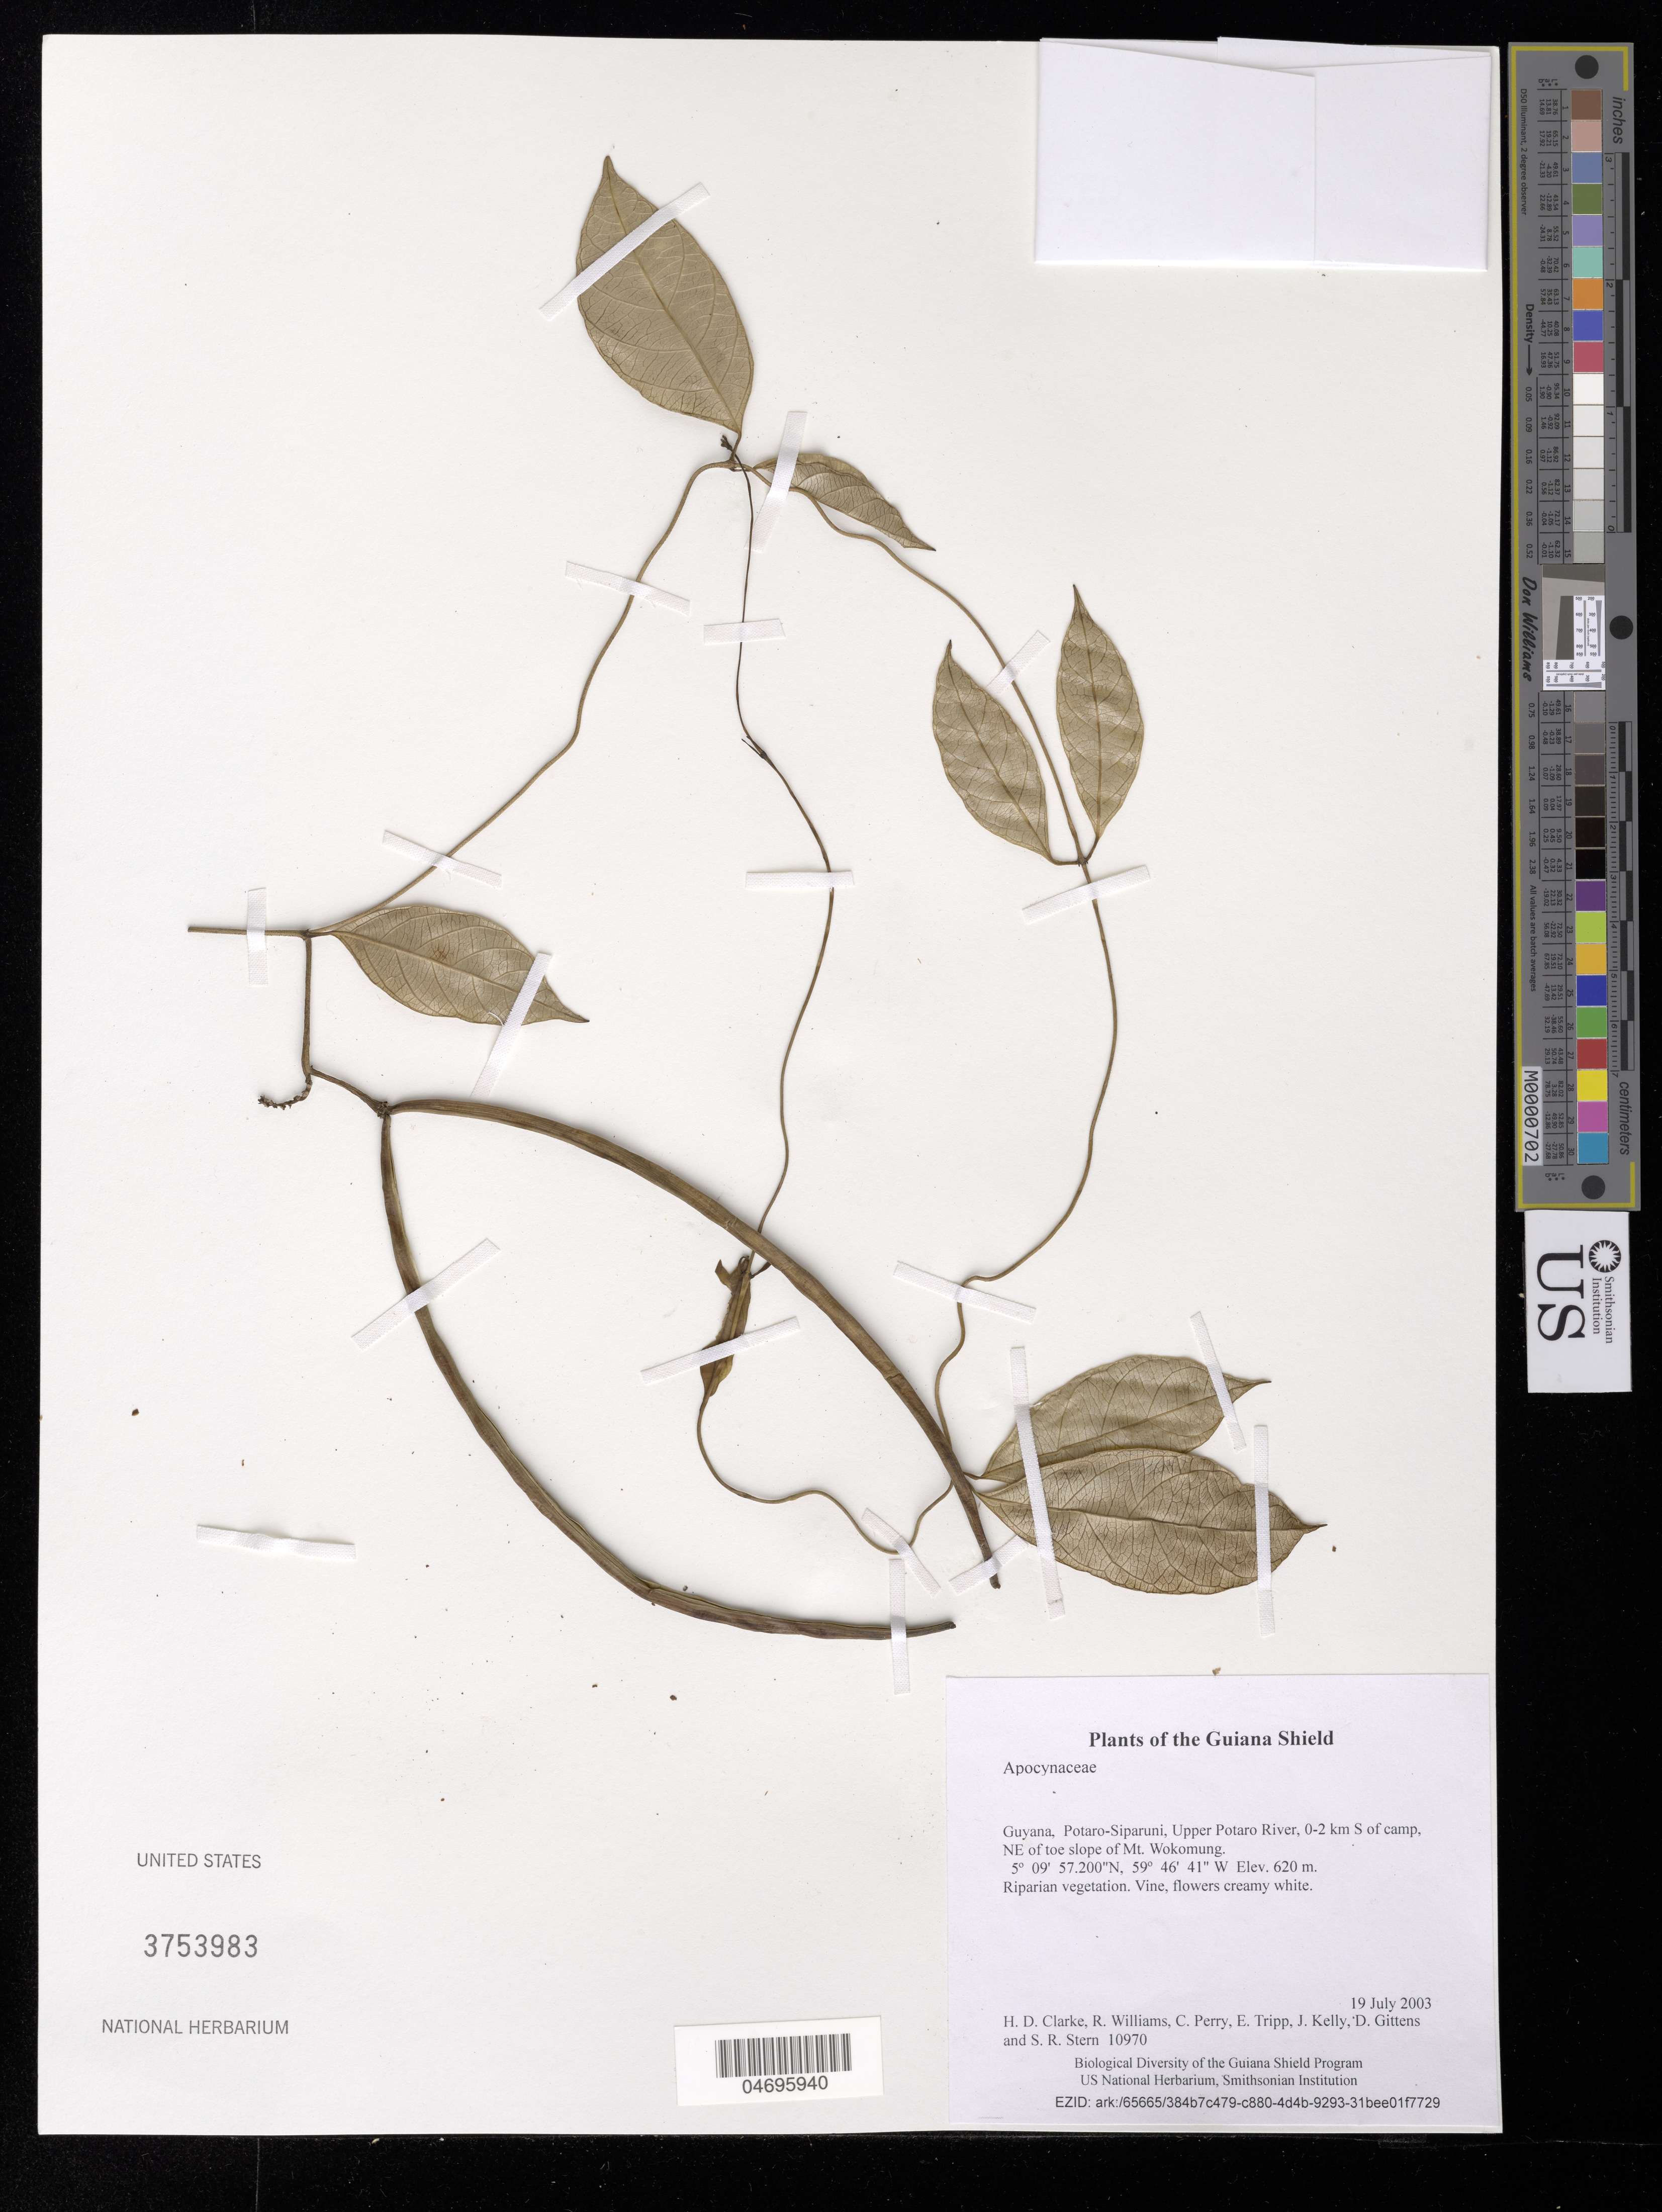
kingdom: Plantae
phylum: Tracheophyta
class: Magnoliopsida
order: Gentianales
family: Apocynaceae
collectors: H. D. Clarke, R. Williams, C. Perry, E. Tripp, J. Kelly, D. Gittens & S. R. Stern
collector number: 10970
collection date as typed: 19 July 2003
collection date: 2003-07-19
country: Guyana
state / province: Potaro-Siparuni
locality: Upper Potaro River, 0-2 km S of camp, NE of toe slope of Mt. Wokomung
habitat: Riparian vegetation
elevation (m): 620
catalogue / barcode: US 3753983